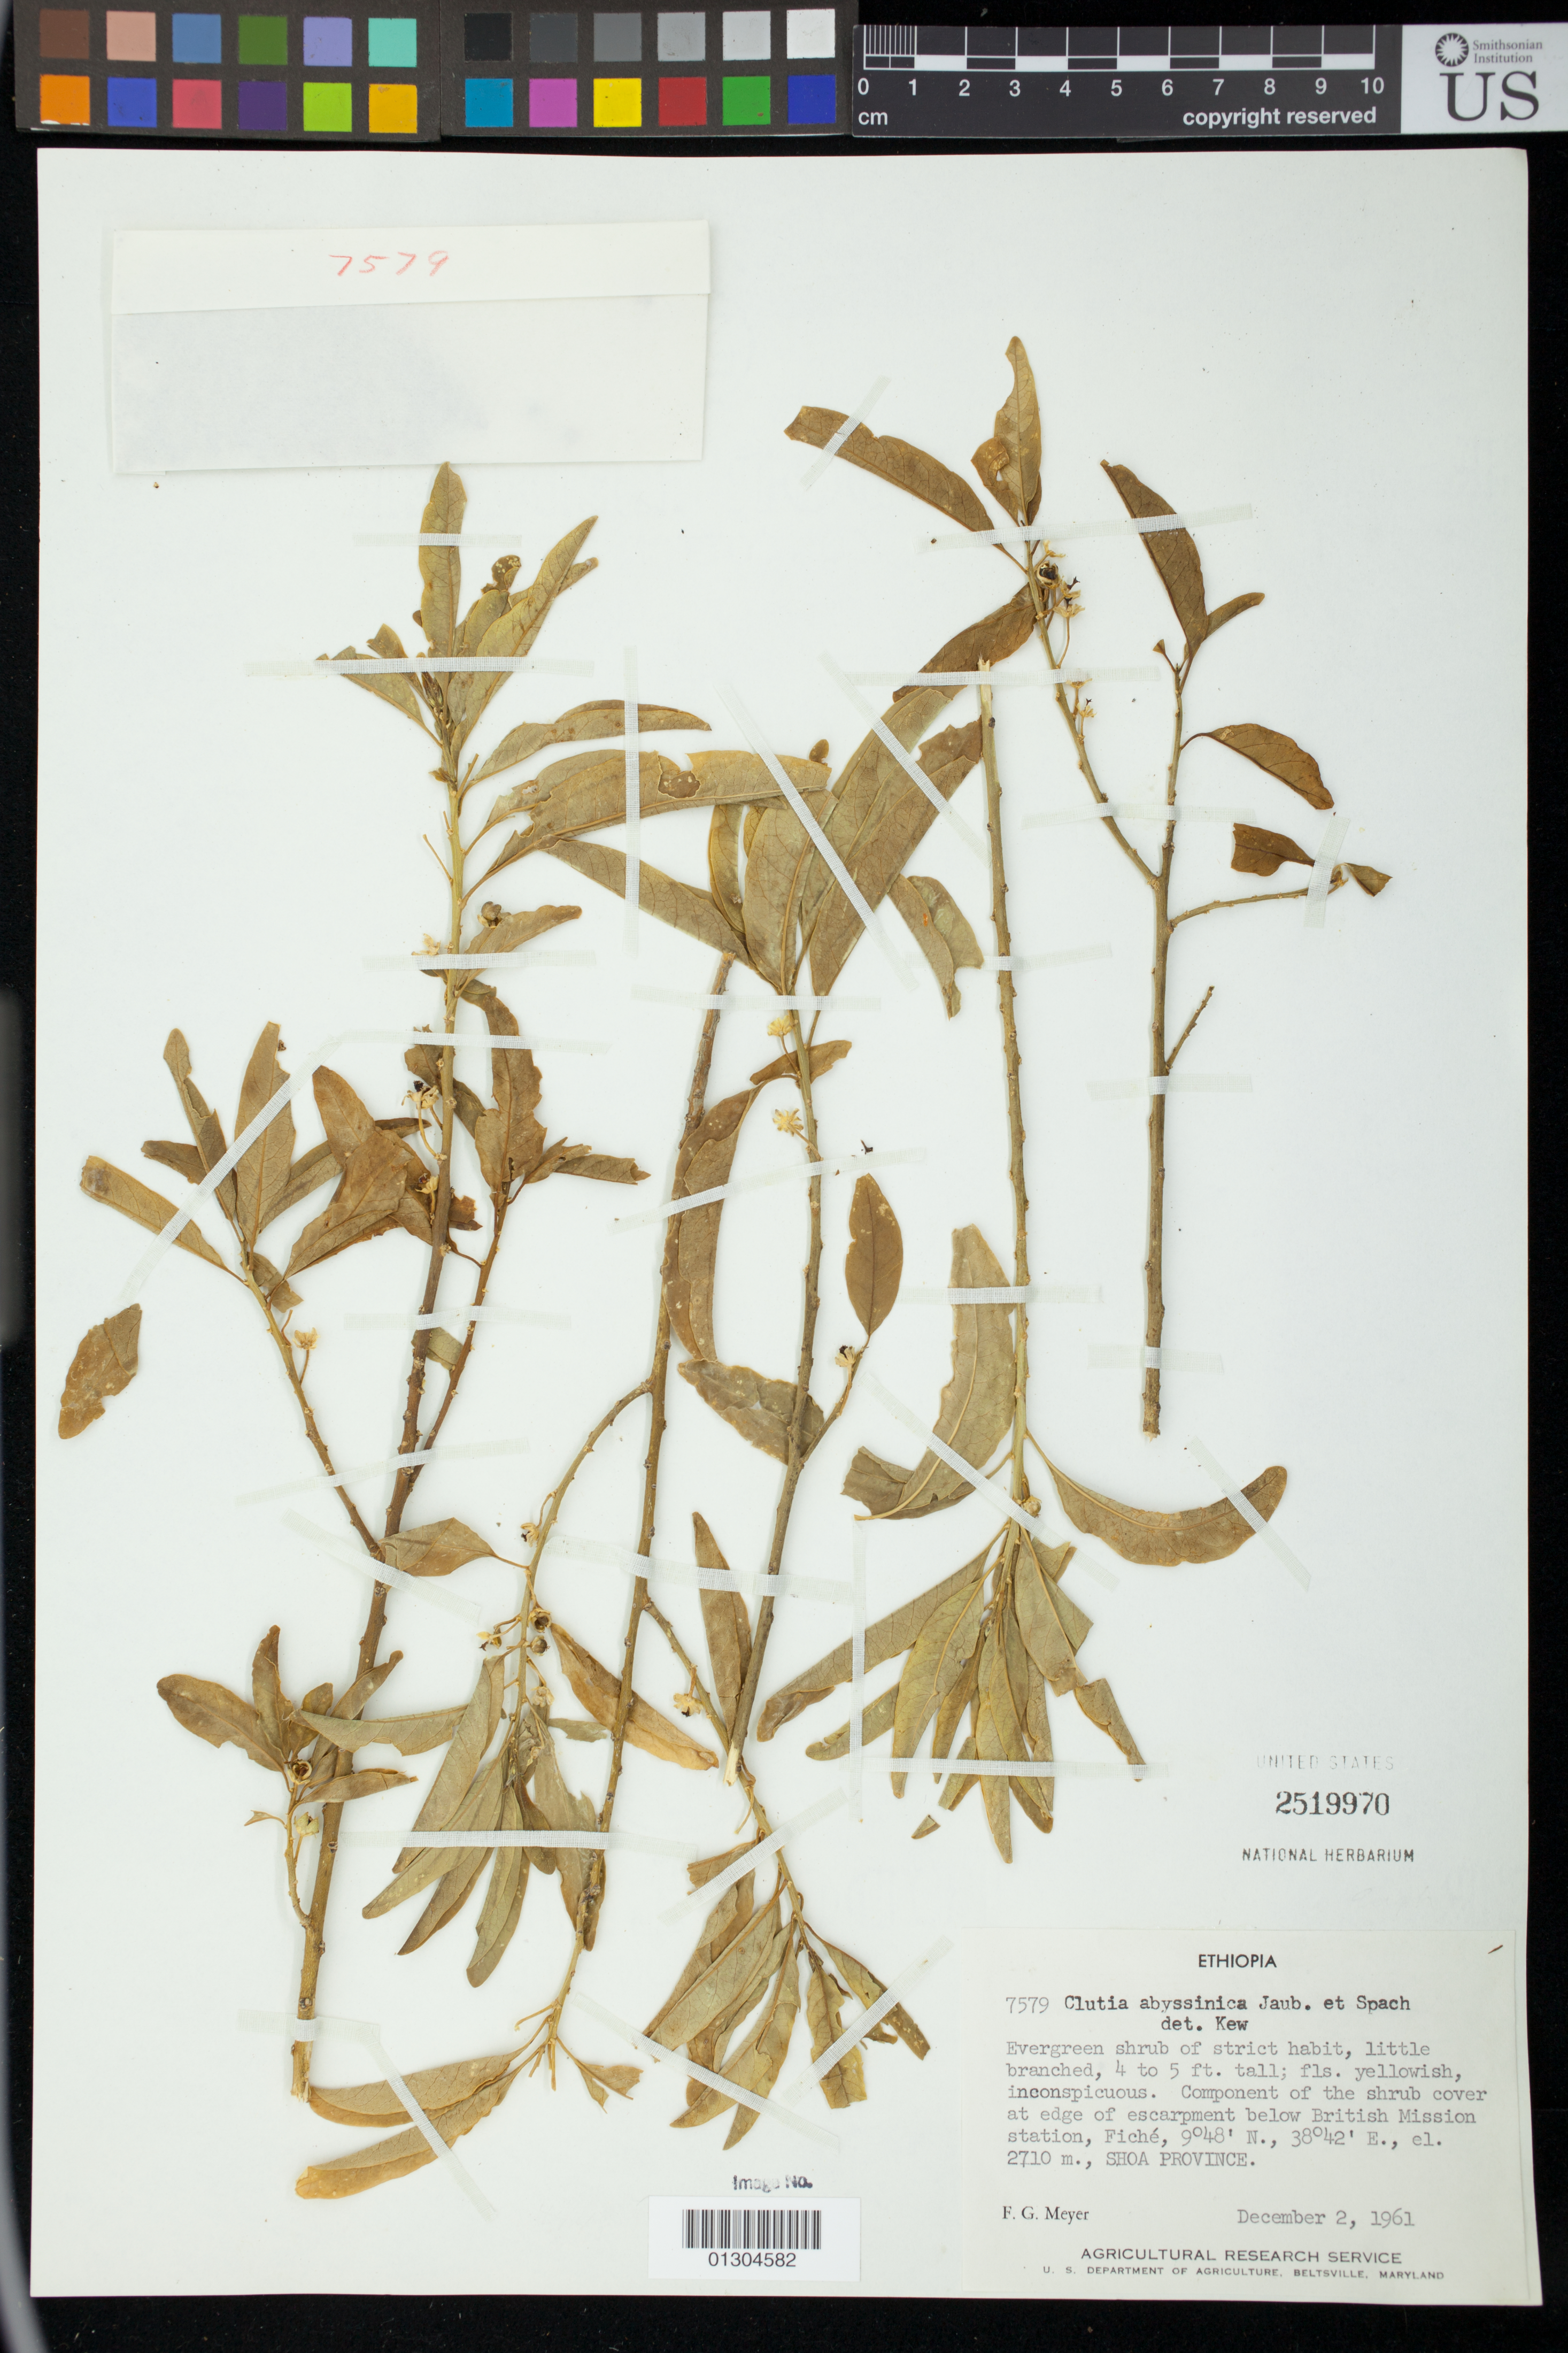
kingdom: Plantae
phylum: Tracheophyta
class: Magnoliopsida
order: Malpighiales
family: Peraceae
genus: Clutia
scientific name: Clutia abyssinica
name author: Jaub. & Spach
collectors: F. G. Meyer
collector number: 7579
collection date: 1961-12-02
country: Ethiopia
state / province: Oromiya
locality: edge of escarpment below British Mission station, Fiché, Shoa (Shewa) Province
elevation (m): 2710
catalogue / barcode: US 2519970